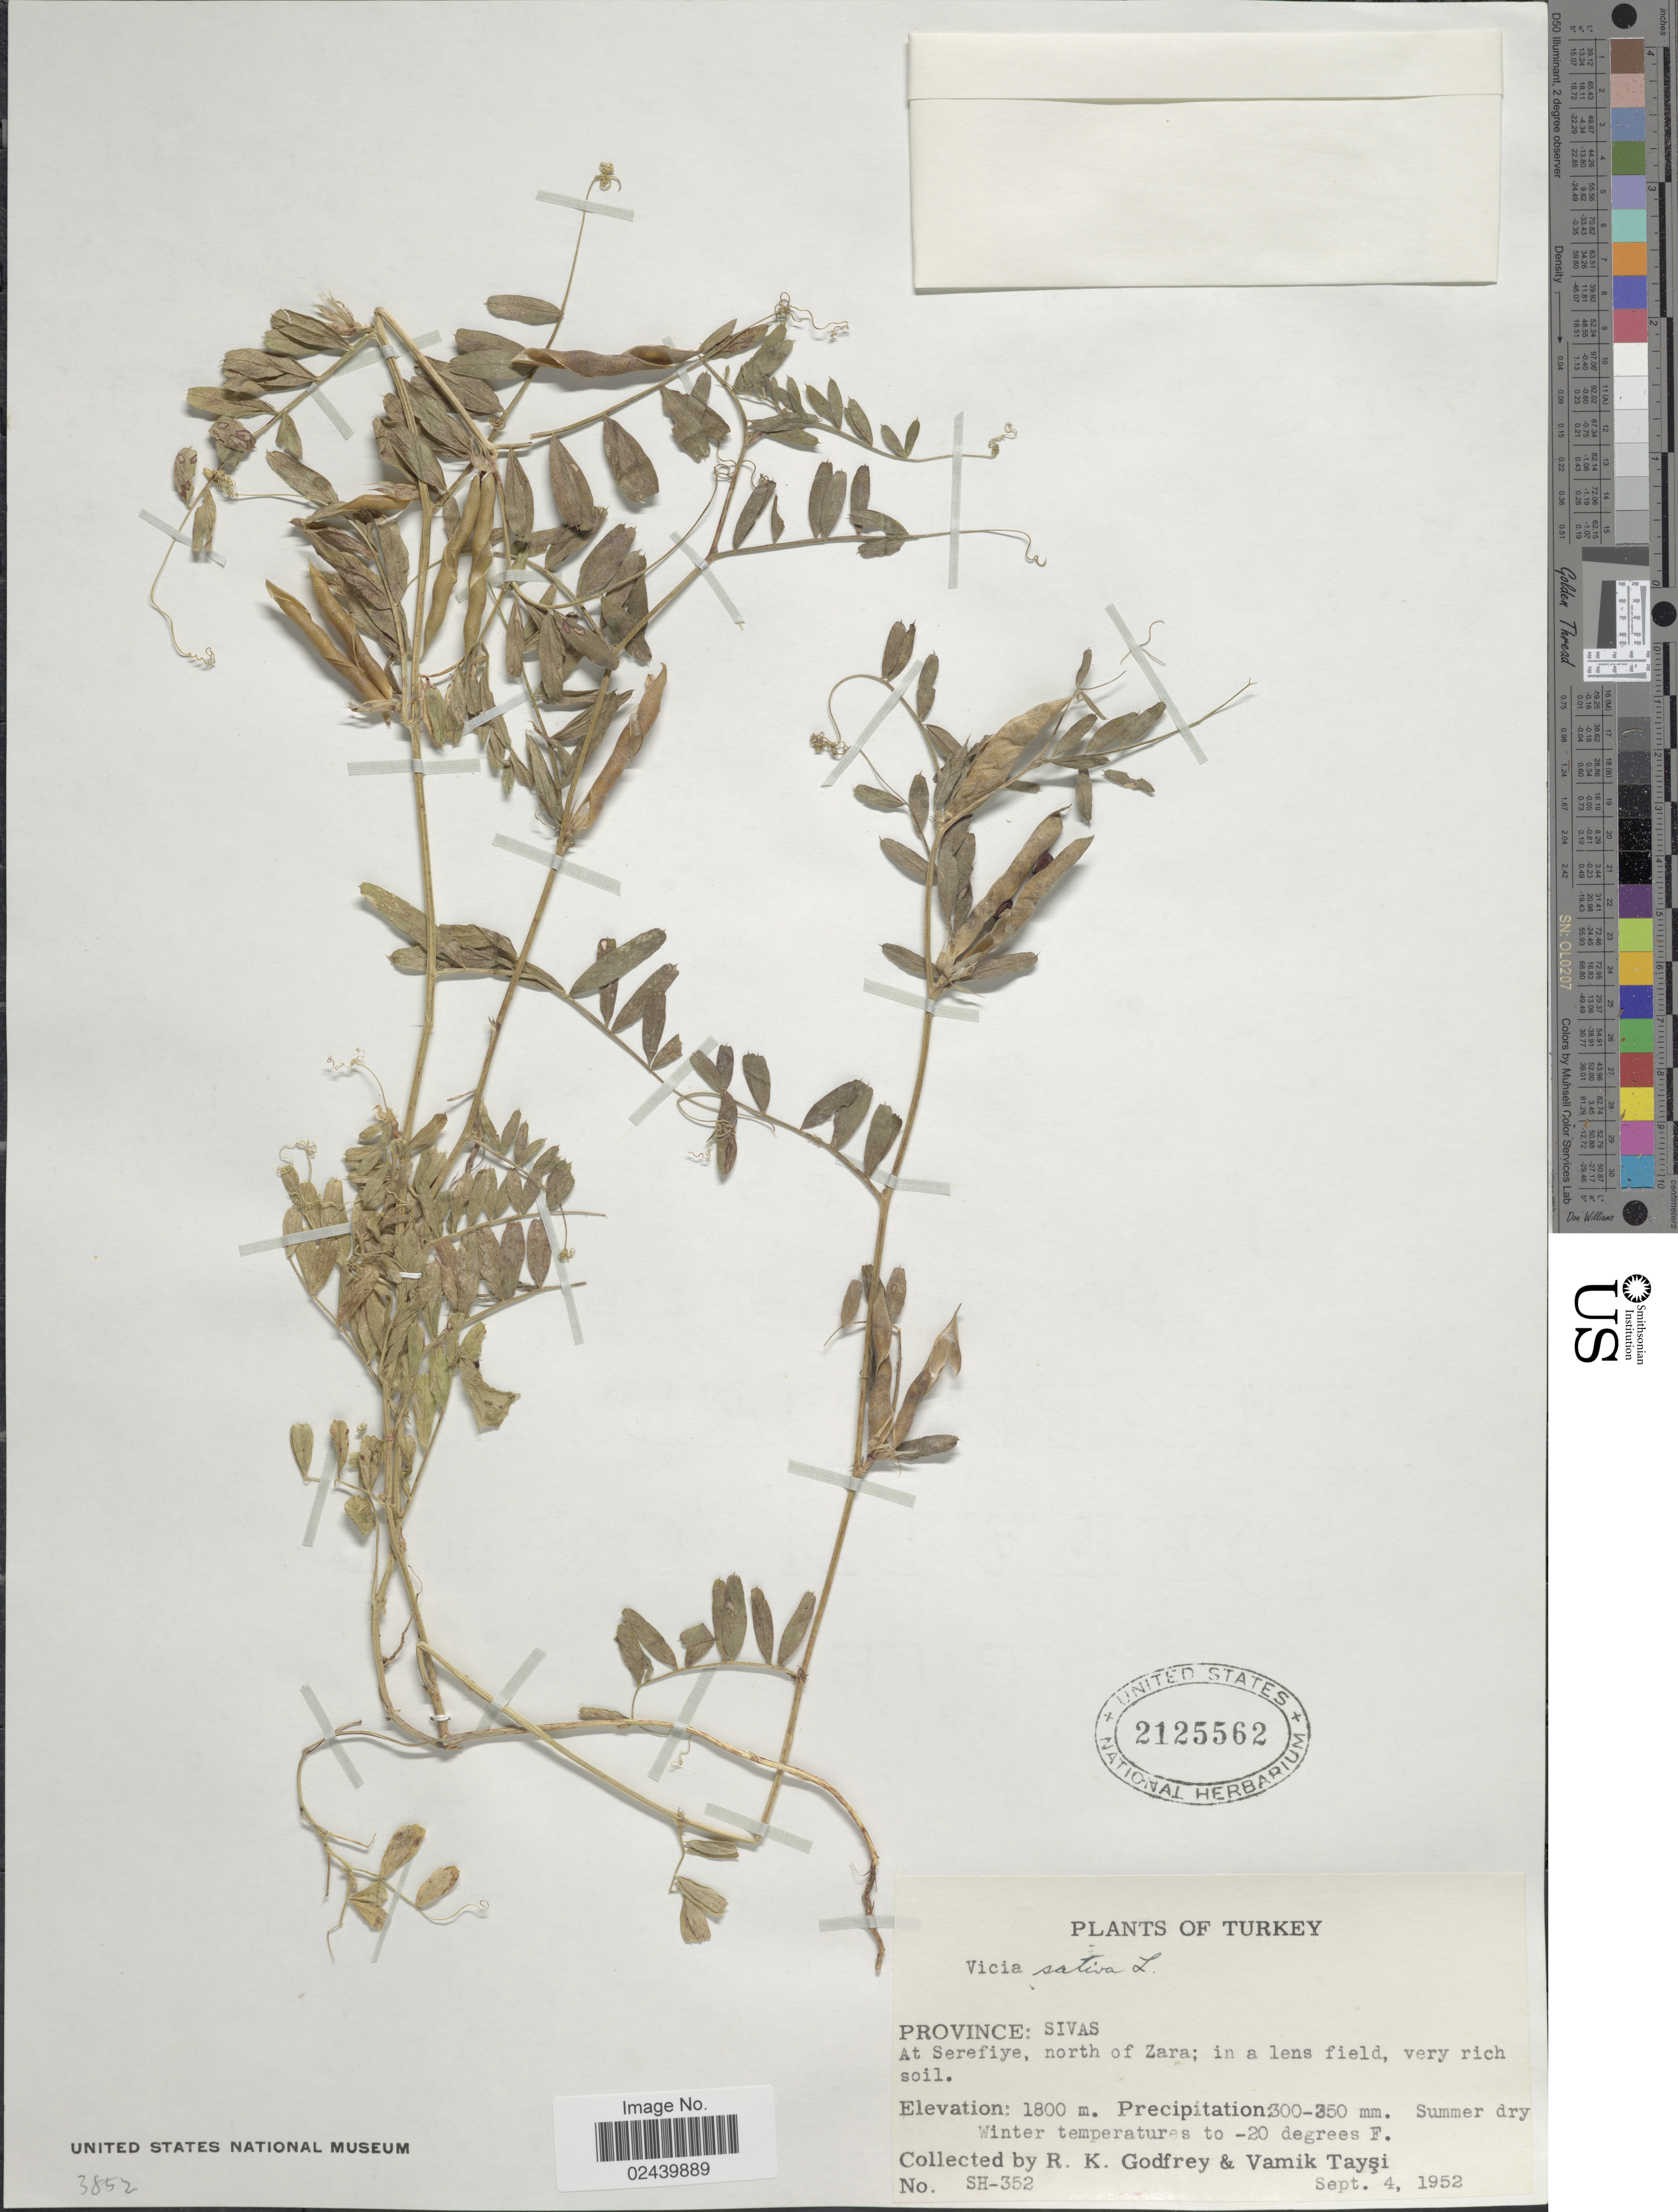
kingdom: Plantae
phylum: Tracheophyta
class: Magnoliopsida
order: Fabales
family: Fabaceae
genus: Vicia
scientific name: Vicia sativa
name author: L.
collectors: R. K. Godfrey & V. Taysi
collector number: SH-352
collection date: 1952-09-04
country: Turkey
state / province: Sivas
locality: At Serefiye, north of Zara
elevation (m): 1800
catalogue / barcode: US 2125562